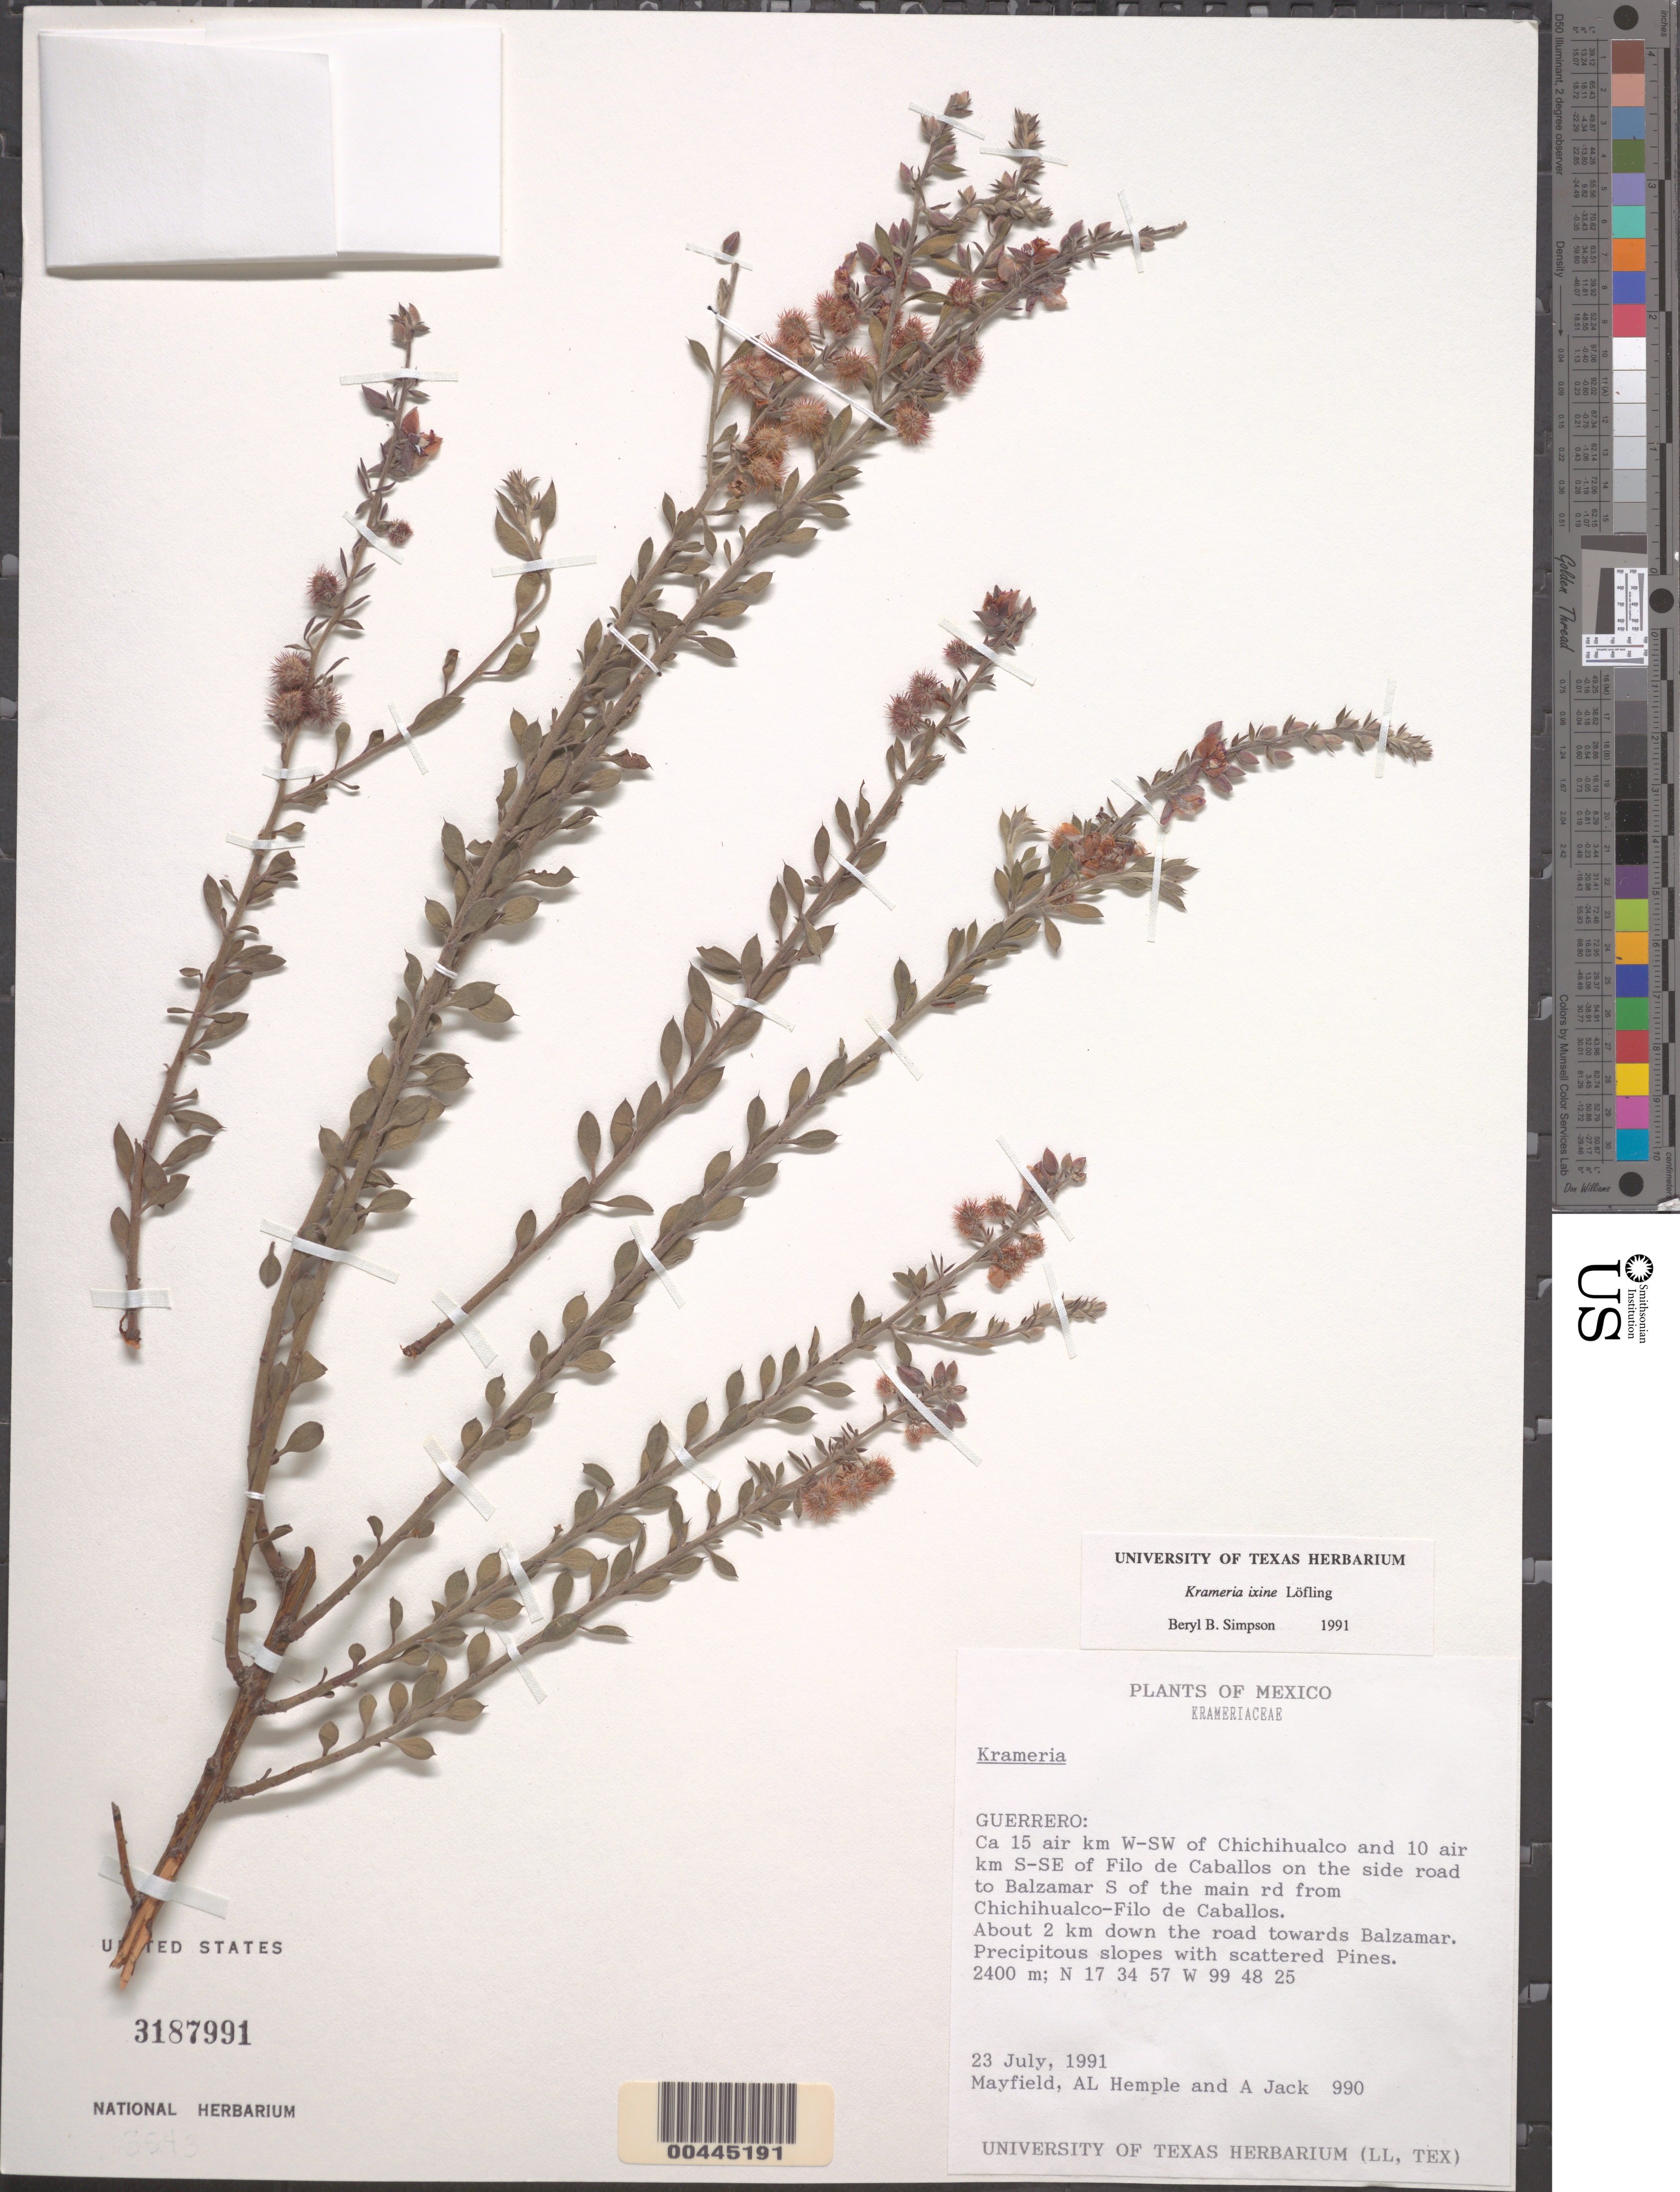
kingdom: Plantae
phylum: Tracheophyta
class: Magnoliopsida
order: Zygophyllales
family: Krameriaceae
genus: Krameria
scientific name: Krameria ixine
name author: L.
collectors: M. Hemple, A. Hemple & A. Jack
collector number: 990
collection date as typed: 23 Jul 1991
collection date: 1991-07-23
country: Mexico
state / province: Guerrero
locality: WSW of Chichihualco and SSE of Filio de Caballos to Balzamar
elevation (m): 2400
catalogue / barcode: US 3187991